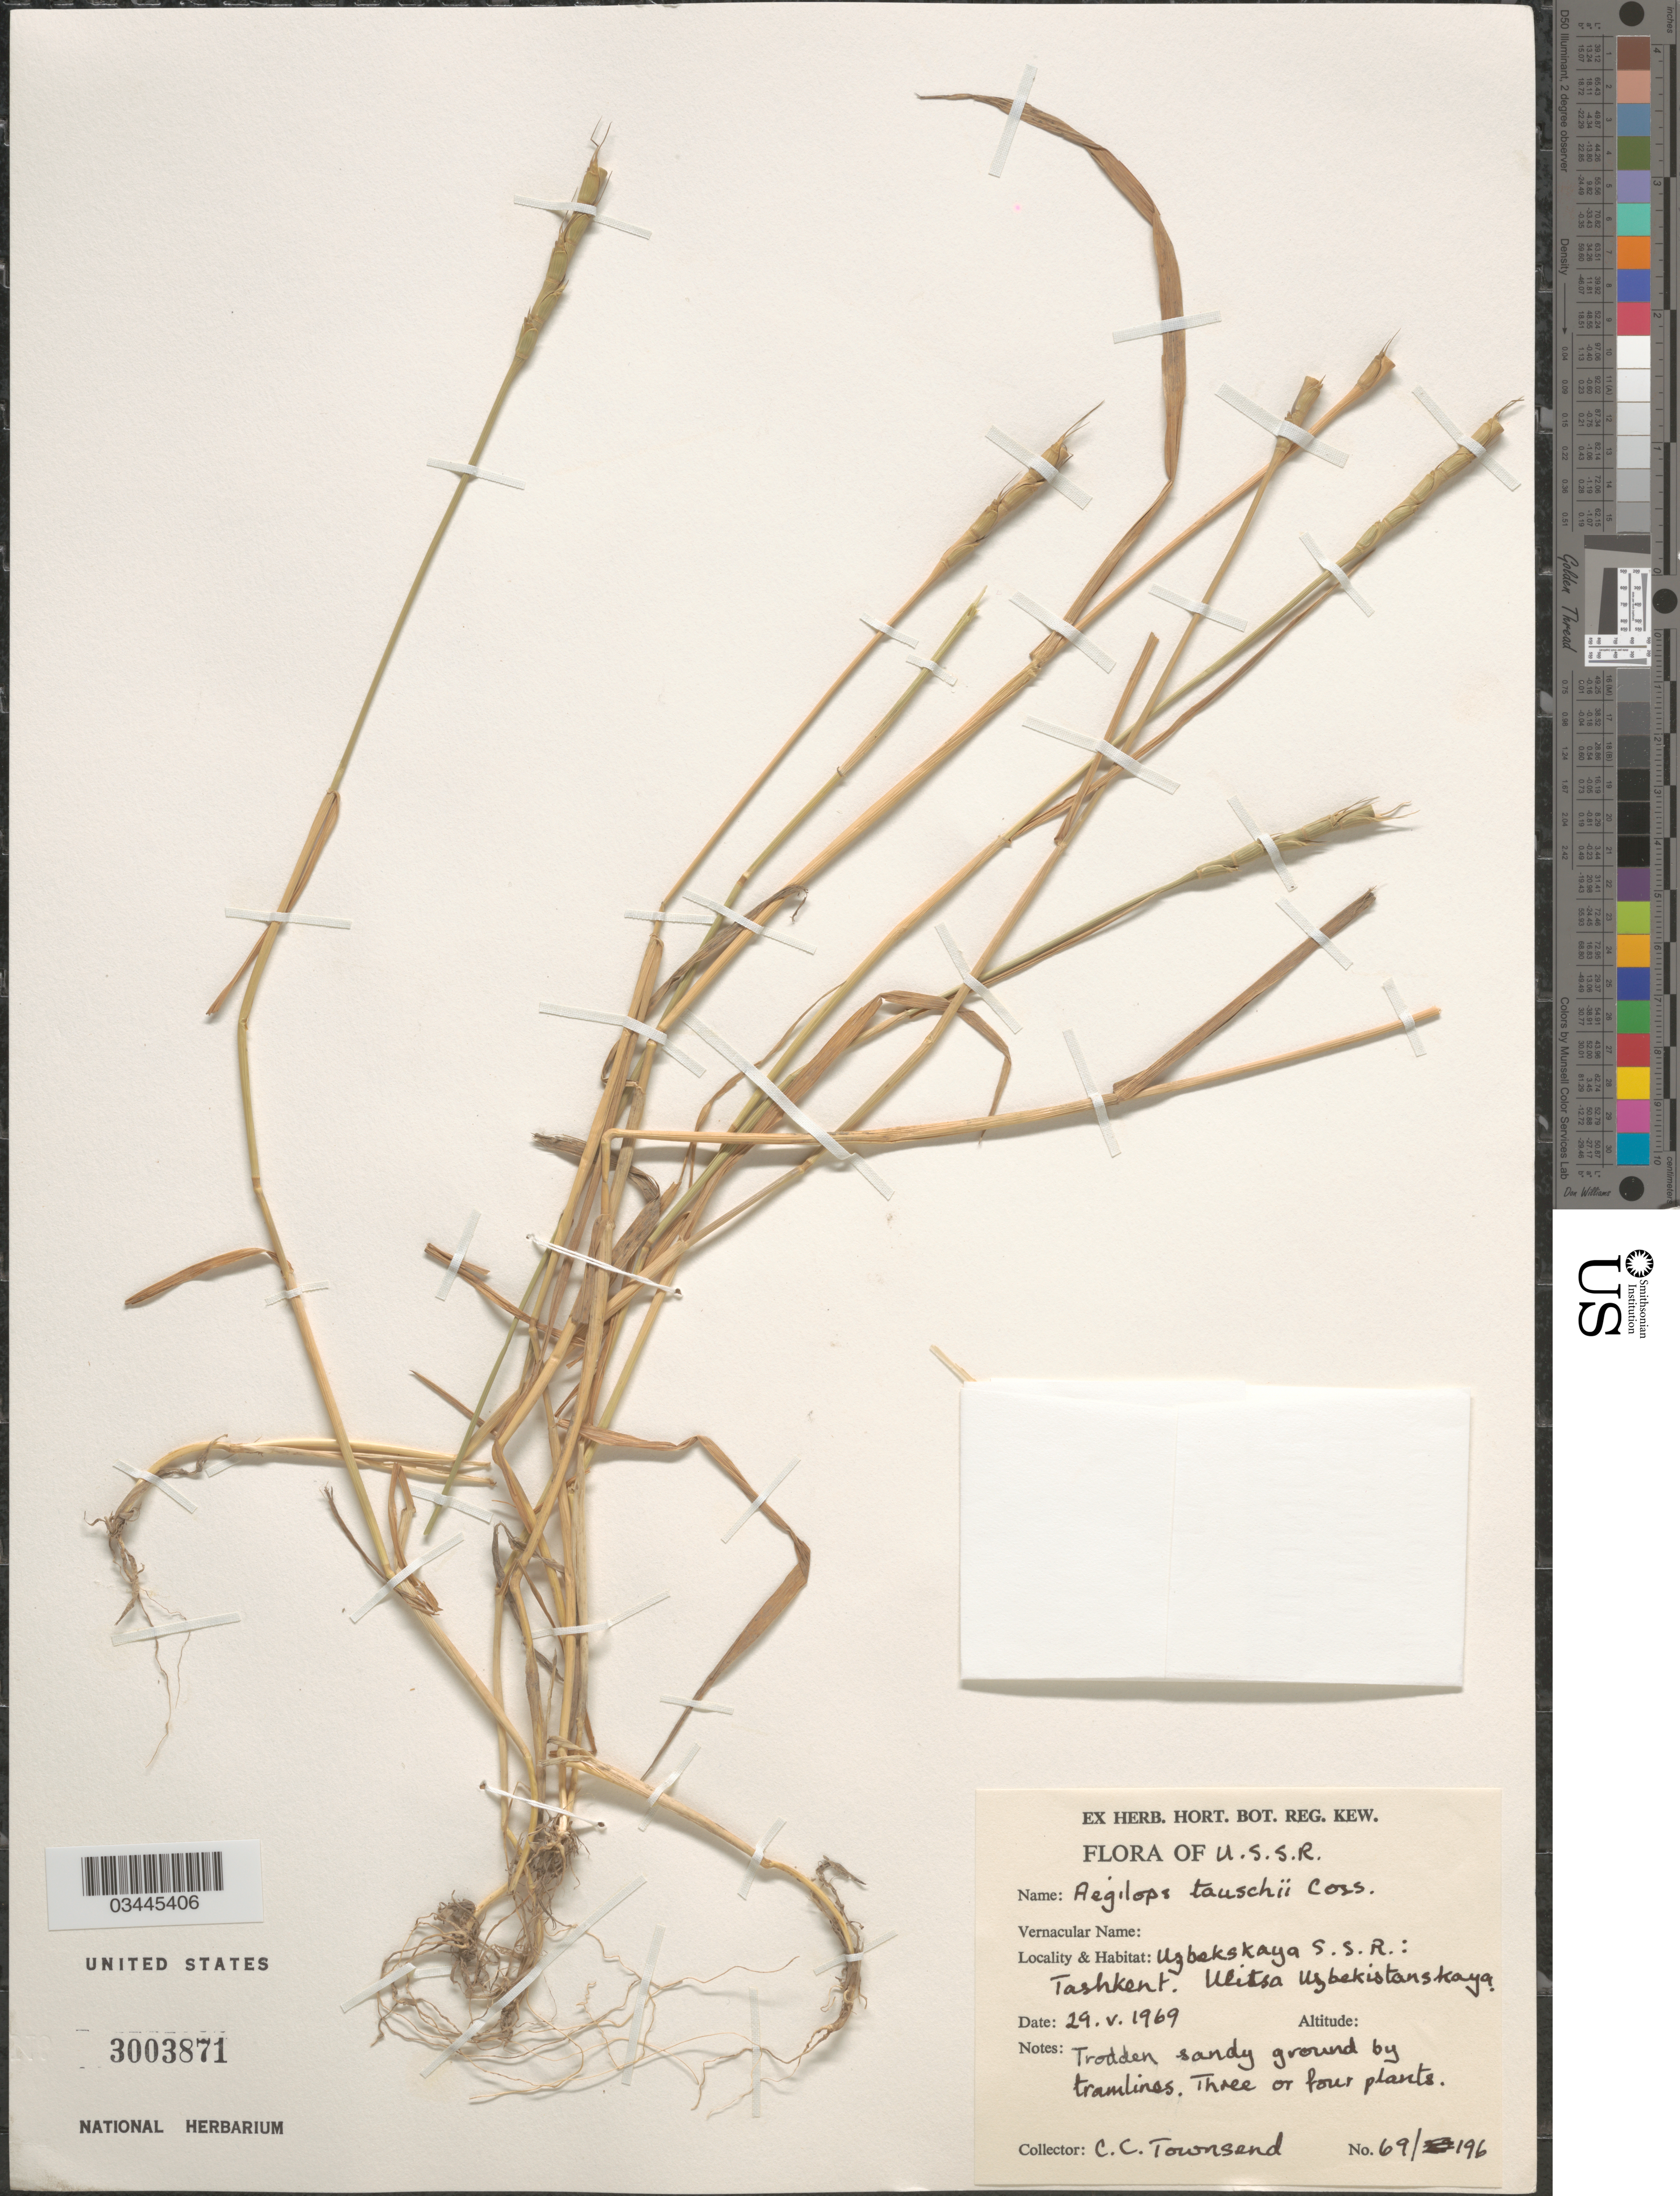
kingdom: Plantae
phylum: Tracheophyta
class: Liliopsida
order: Poales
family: Poaceae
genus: Aegilops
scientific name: Aegilops tauschii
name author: Coss.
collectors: C. C. Townsend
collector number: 69/196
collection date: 1969-05-29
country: Uzbekistan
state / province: Toshkent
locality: U.S.S.R. Uzbekskaya S.S.R.: Tashkent. Ulitsa Uzbekistanskaya. Trodden sandy ground by tramlines.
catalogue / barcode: US 3003871